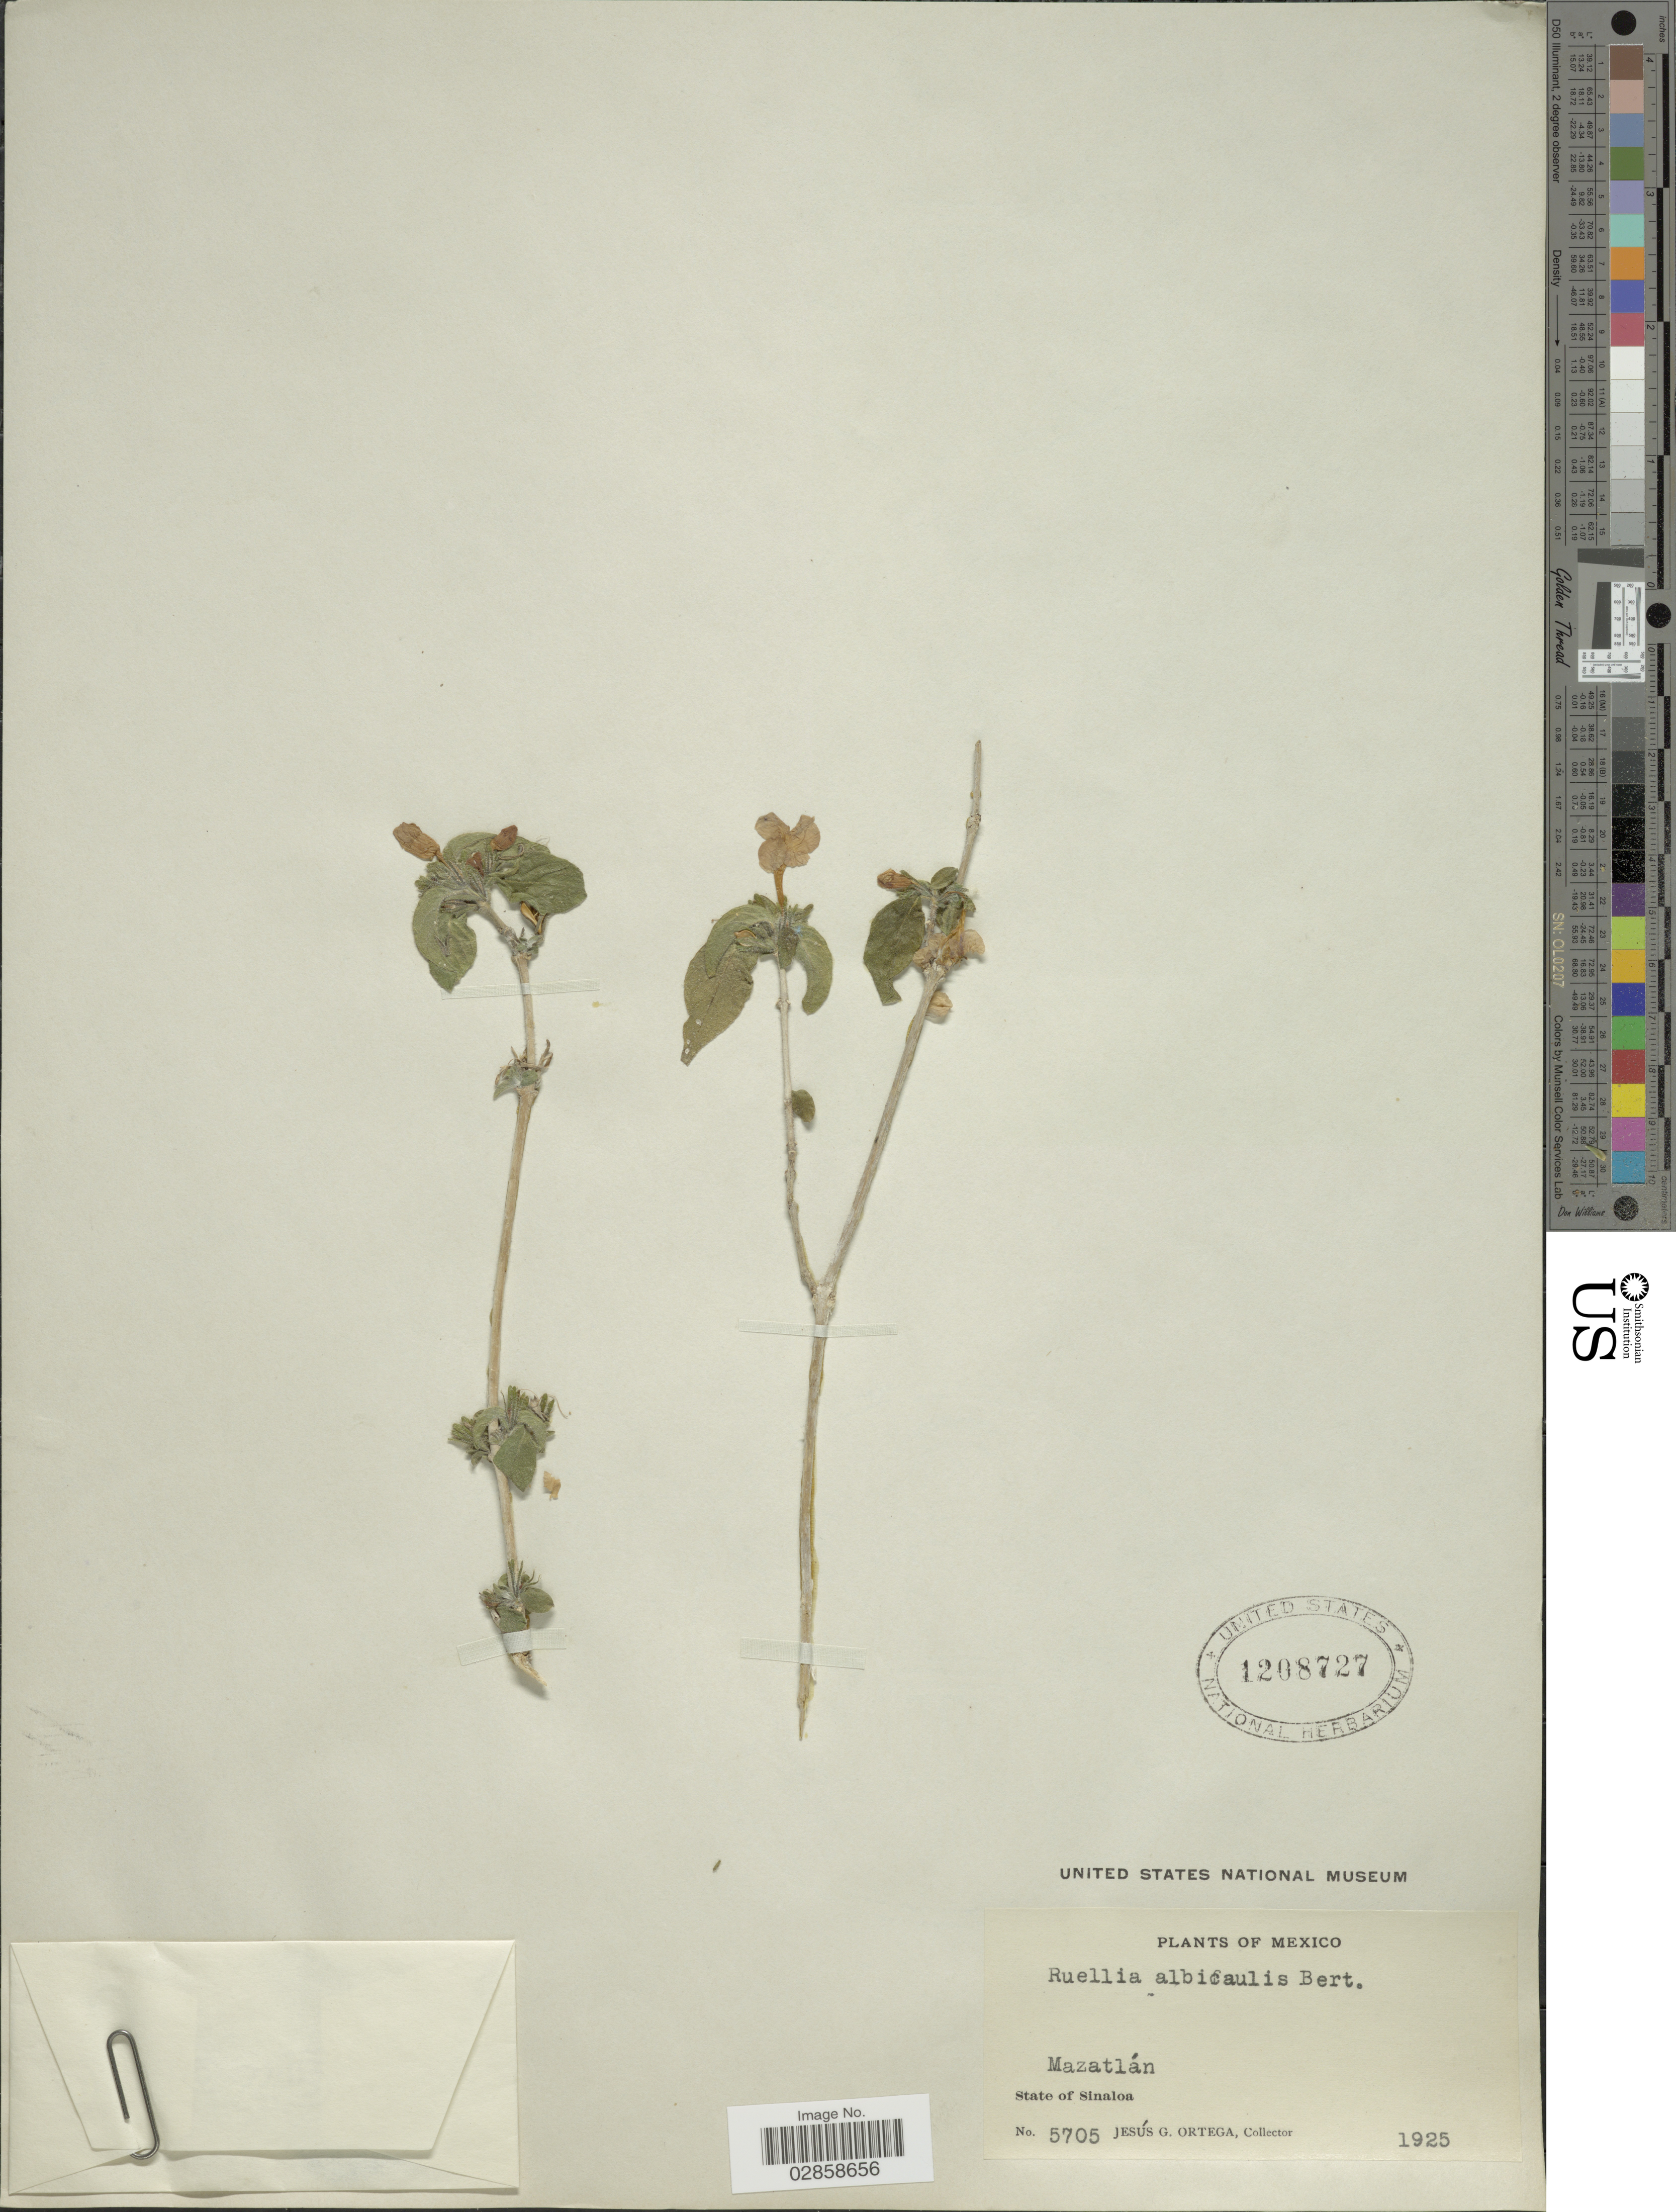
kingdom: Plantae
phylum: Tracheophyta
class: Magnoliopsida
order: Lamiales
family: Acanthaceae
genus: Ruellia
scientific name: Ruellia inundata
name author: Kunth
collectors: J. Ortega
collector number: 5705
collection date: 1925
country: Mexico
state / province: Sinaloa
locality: Mazatlán.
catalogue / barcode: US 1208727